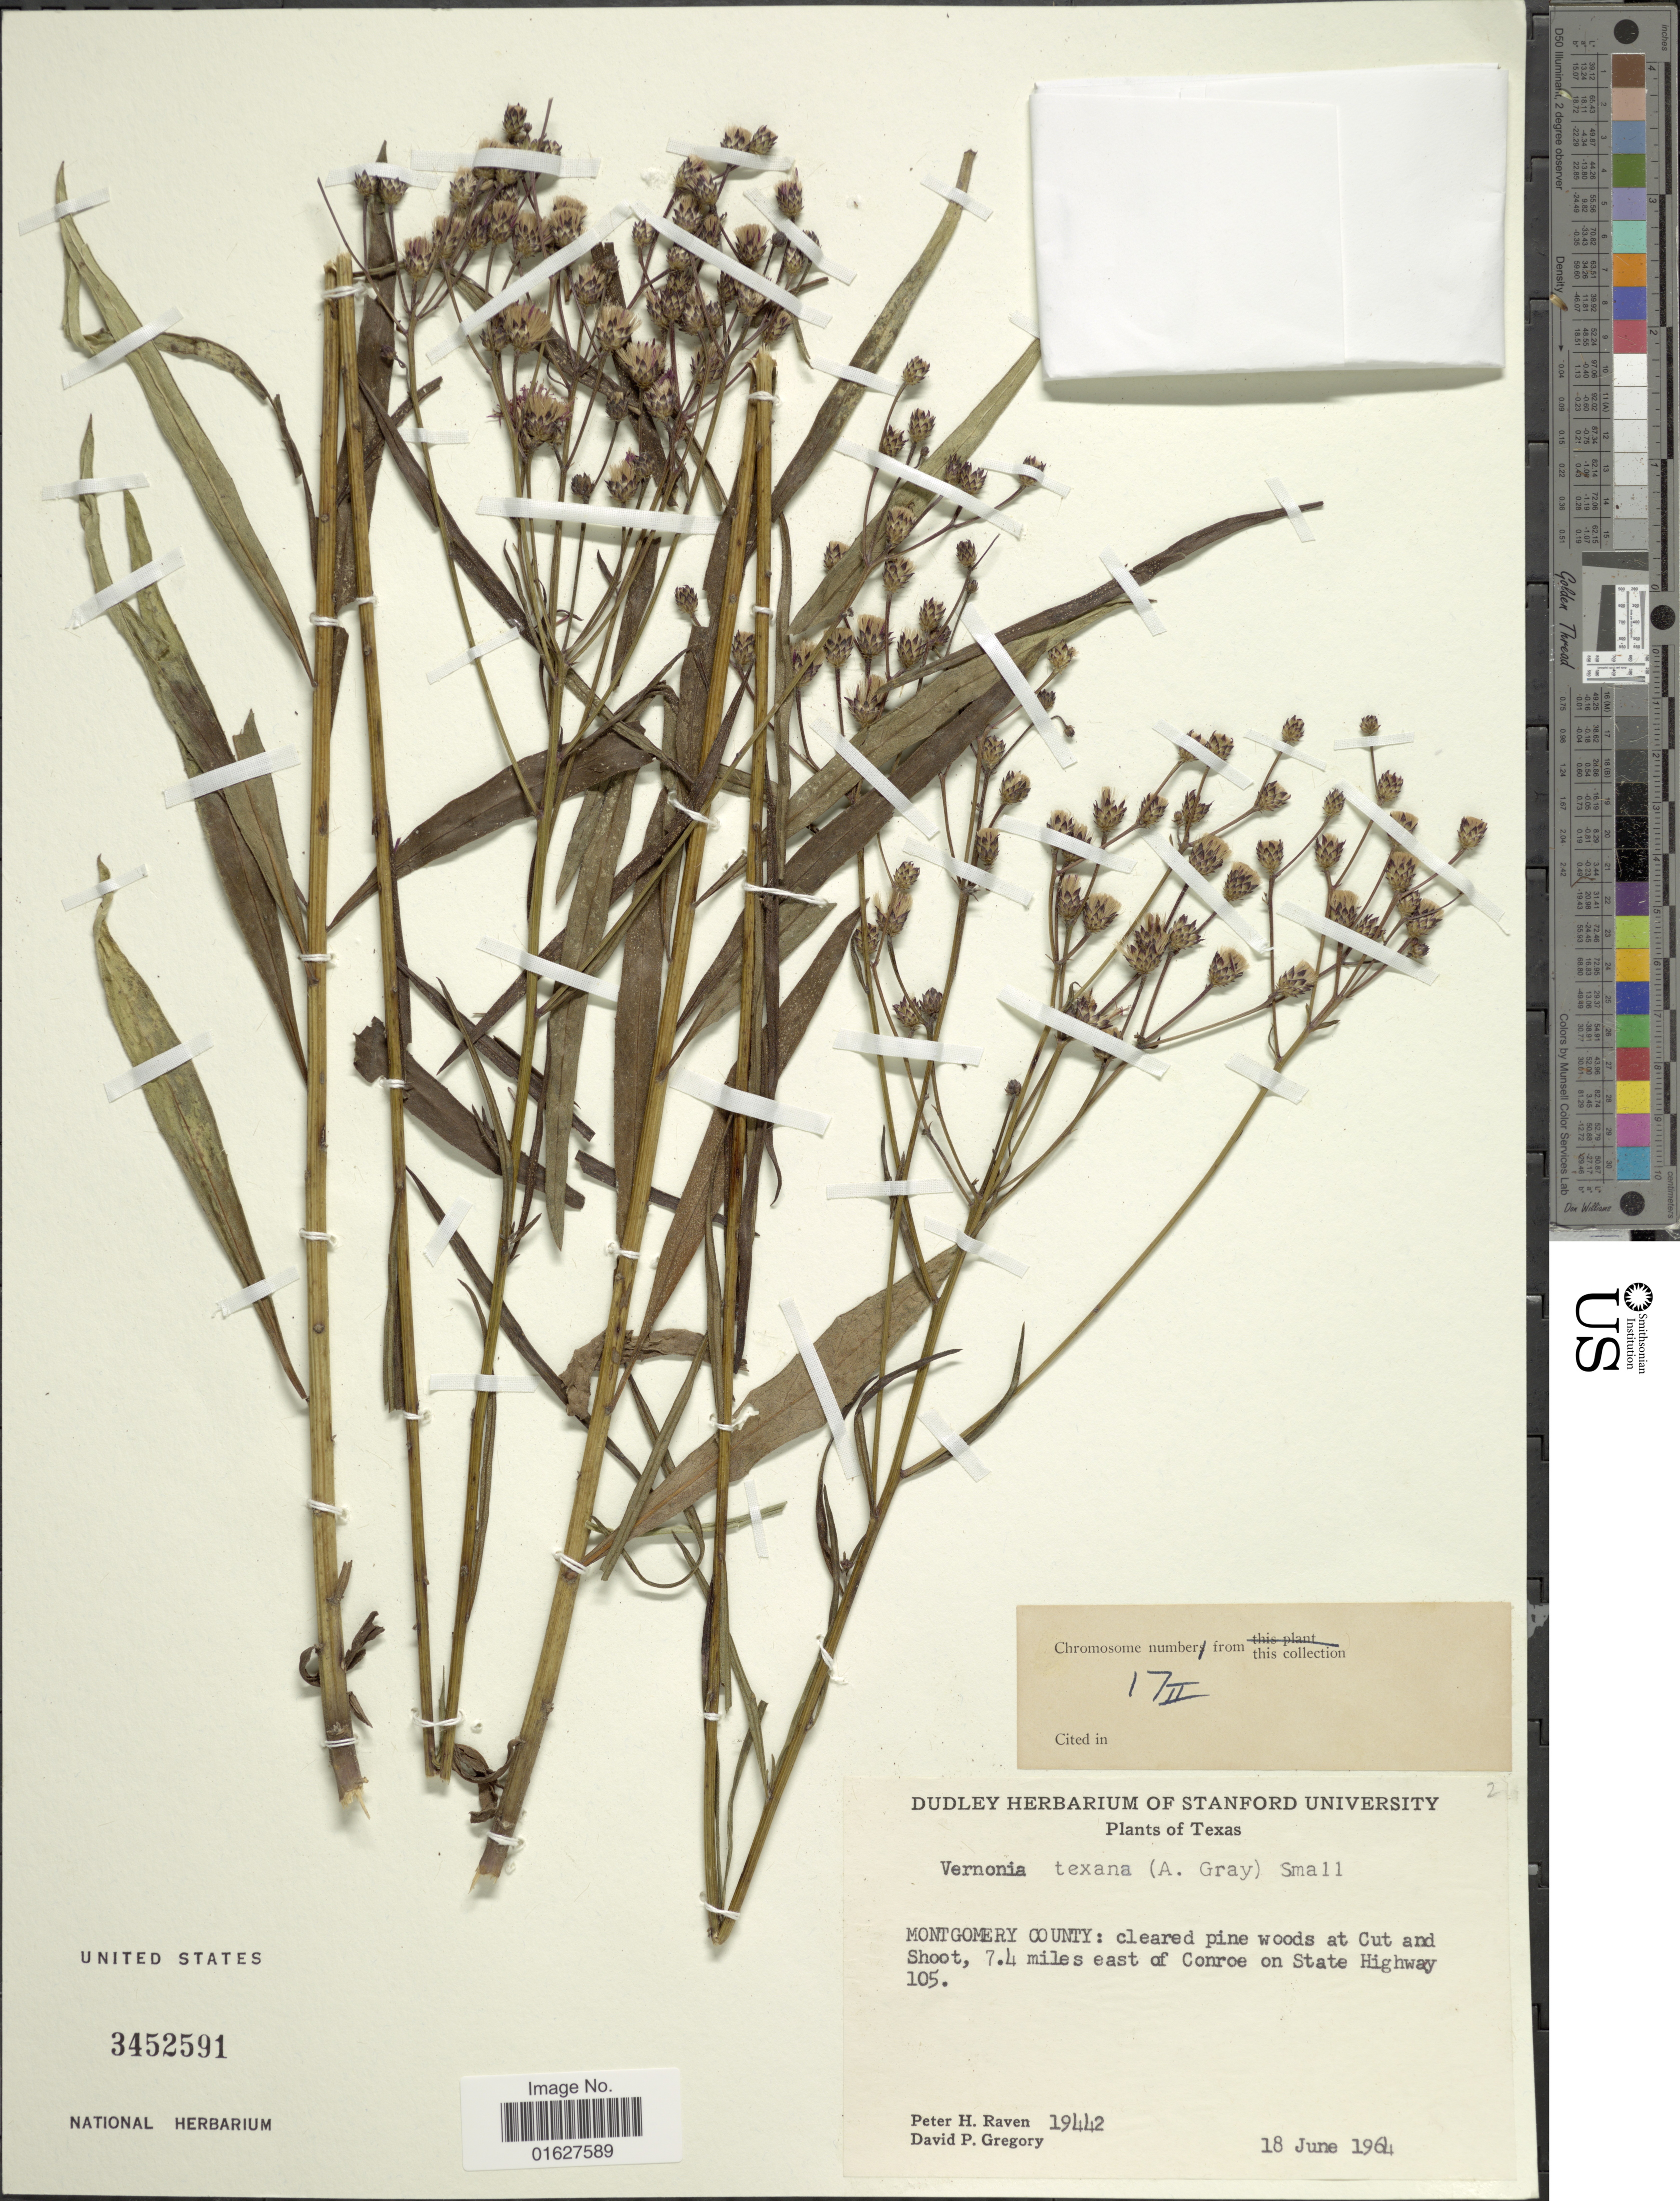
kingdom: Plantae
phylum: Tracheophyta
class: Magnoliopsida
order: Asterales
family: Asteraceae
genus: Vernonia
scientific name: Vernonia texana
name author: (A. Gray) Small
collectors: P. Raven & D. Gregory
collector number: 19442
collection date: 1964-06-18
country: United States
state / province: Texas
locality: Texas. Montgomery County: cleared pine woods at Cut and Shoot, 7.4 miles east of Conroe on State Highway 105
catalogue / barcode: US 3452591